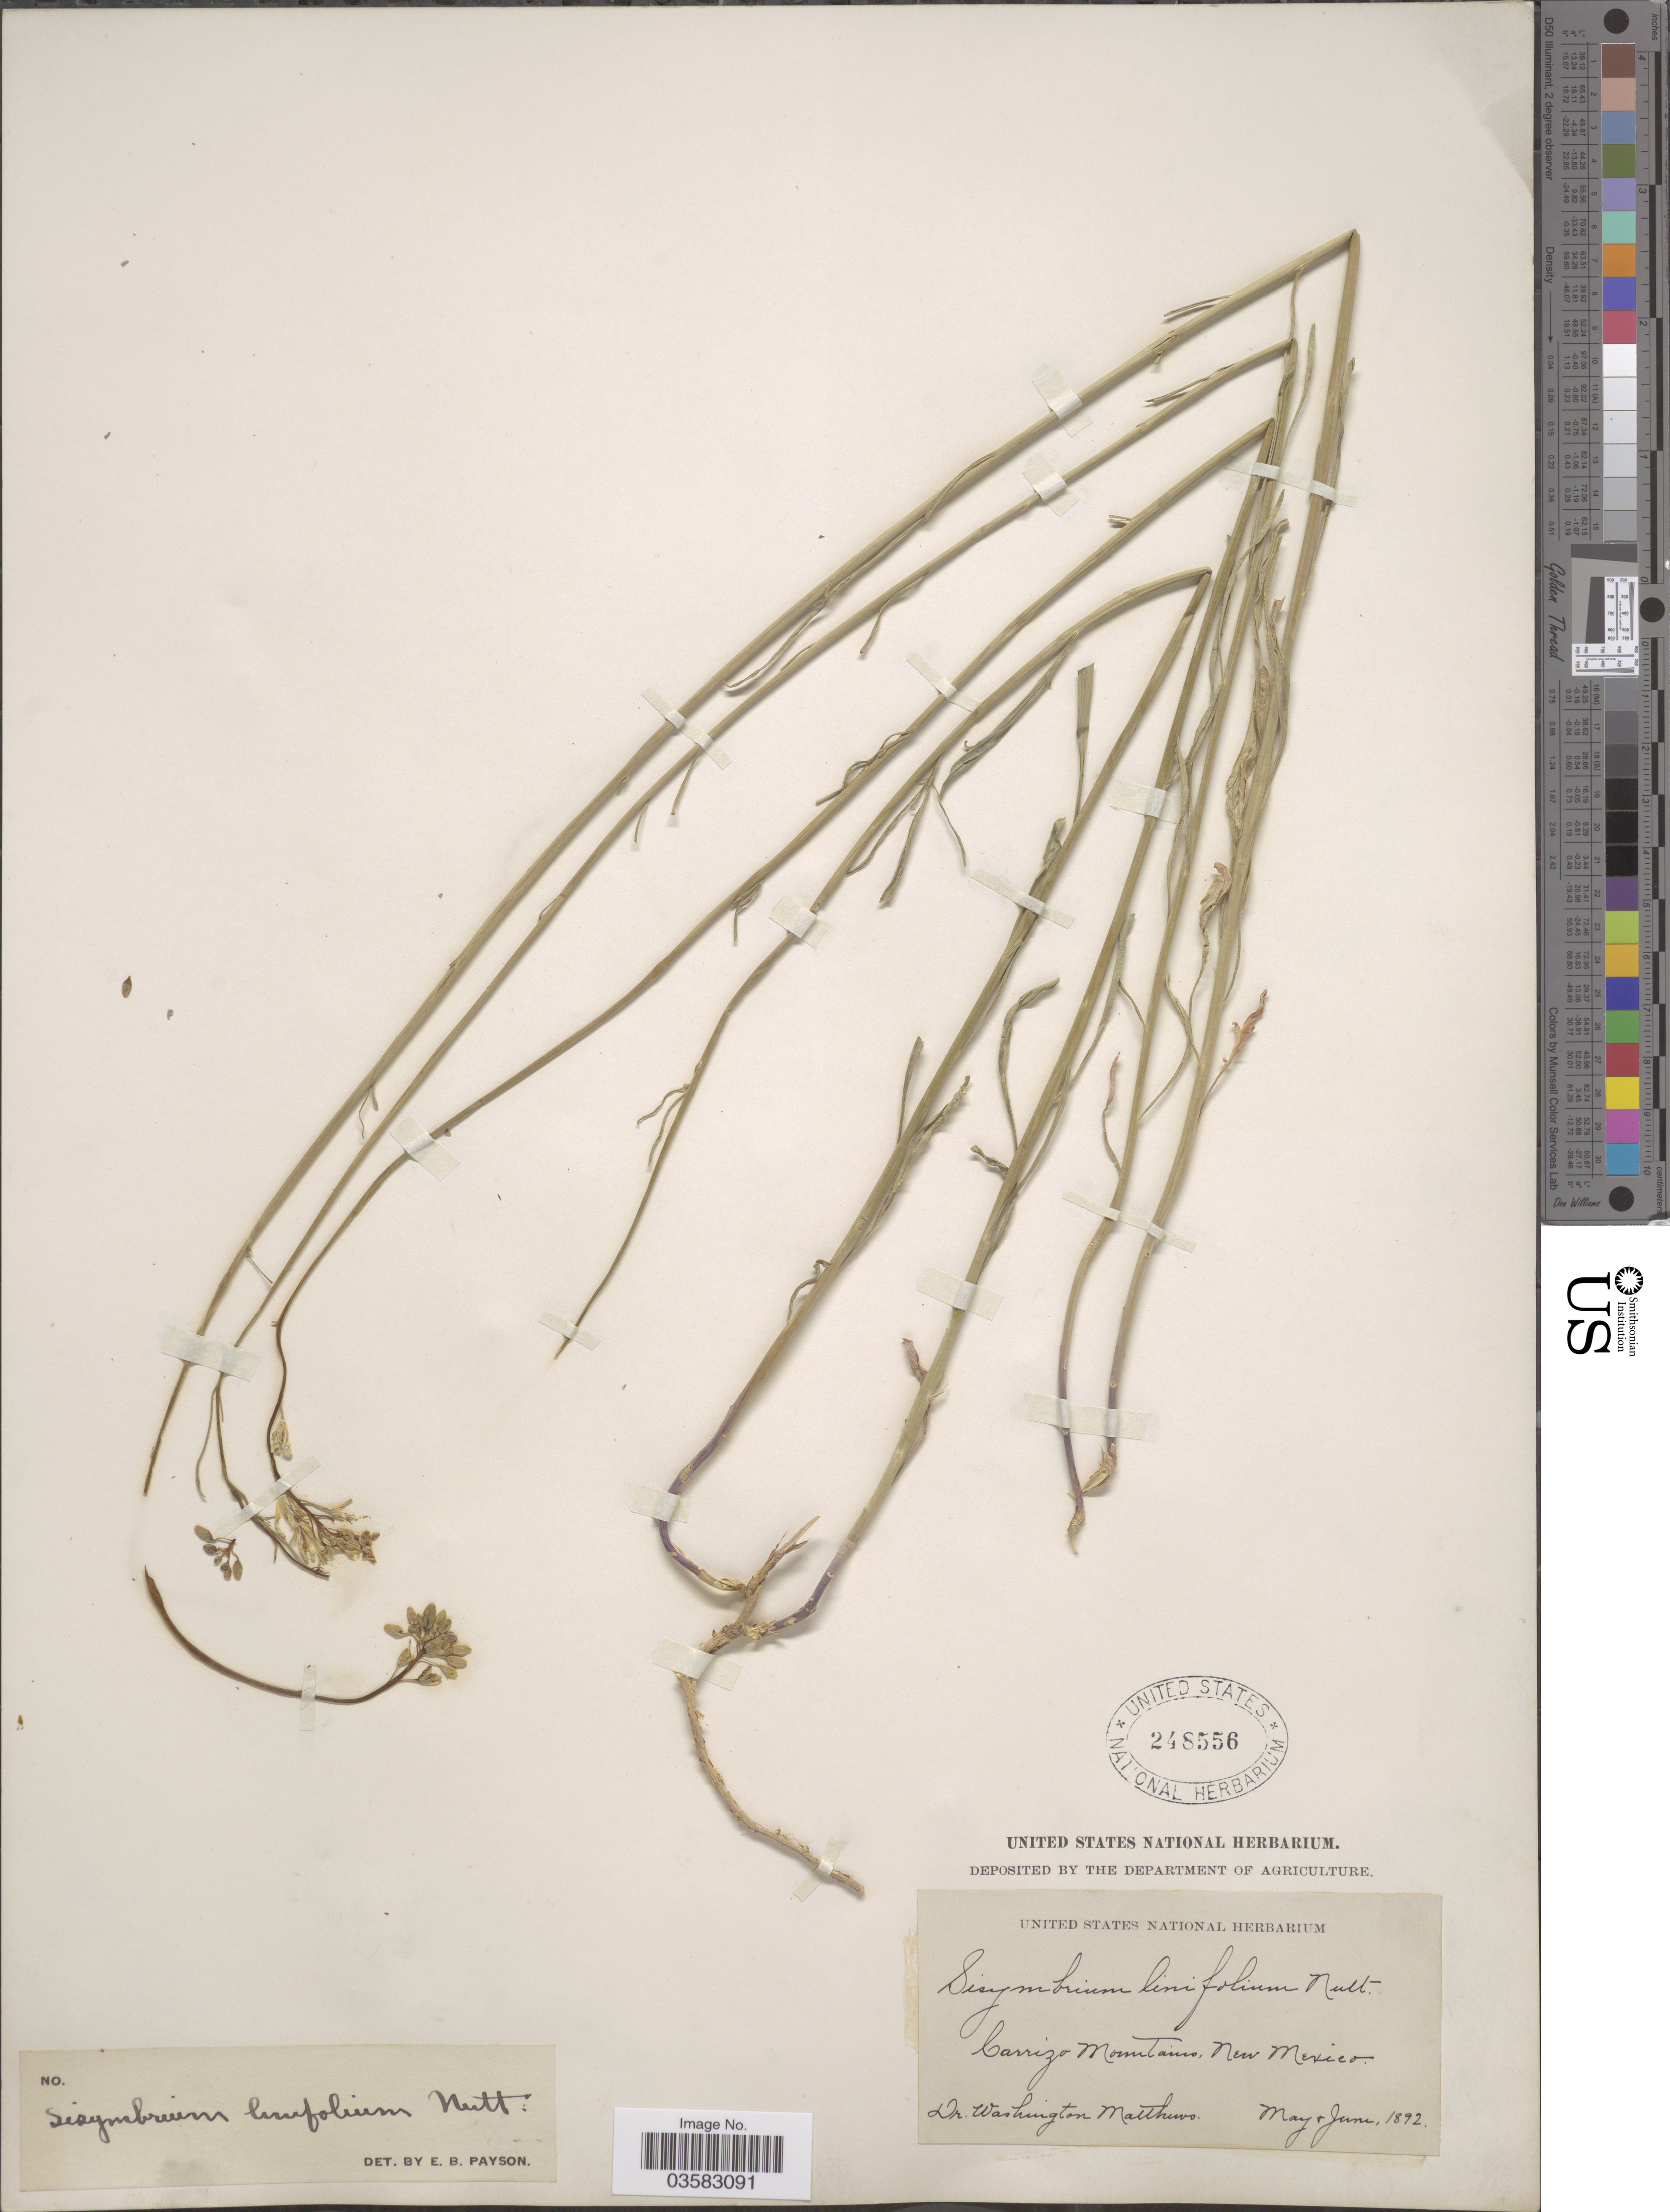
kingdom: Plantae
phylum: Tracheophyta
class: Magnoliopsida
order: Brassicales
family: Brassicaceae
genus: Sisymbrium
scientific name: Sisymbrium linifolium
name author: (Nutt.) Nutt. ex Torr. & A. Gray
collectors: W. Matthews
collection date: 1892-05/1892-06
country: United States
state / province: New Mexico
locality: Carrizo Mountains.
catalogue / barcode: US 248556